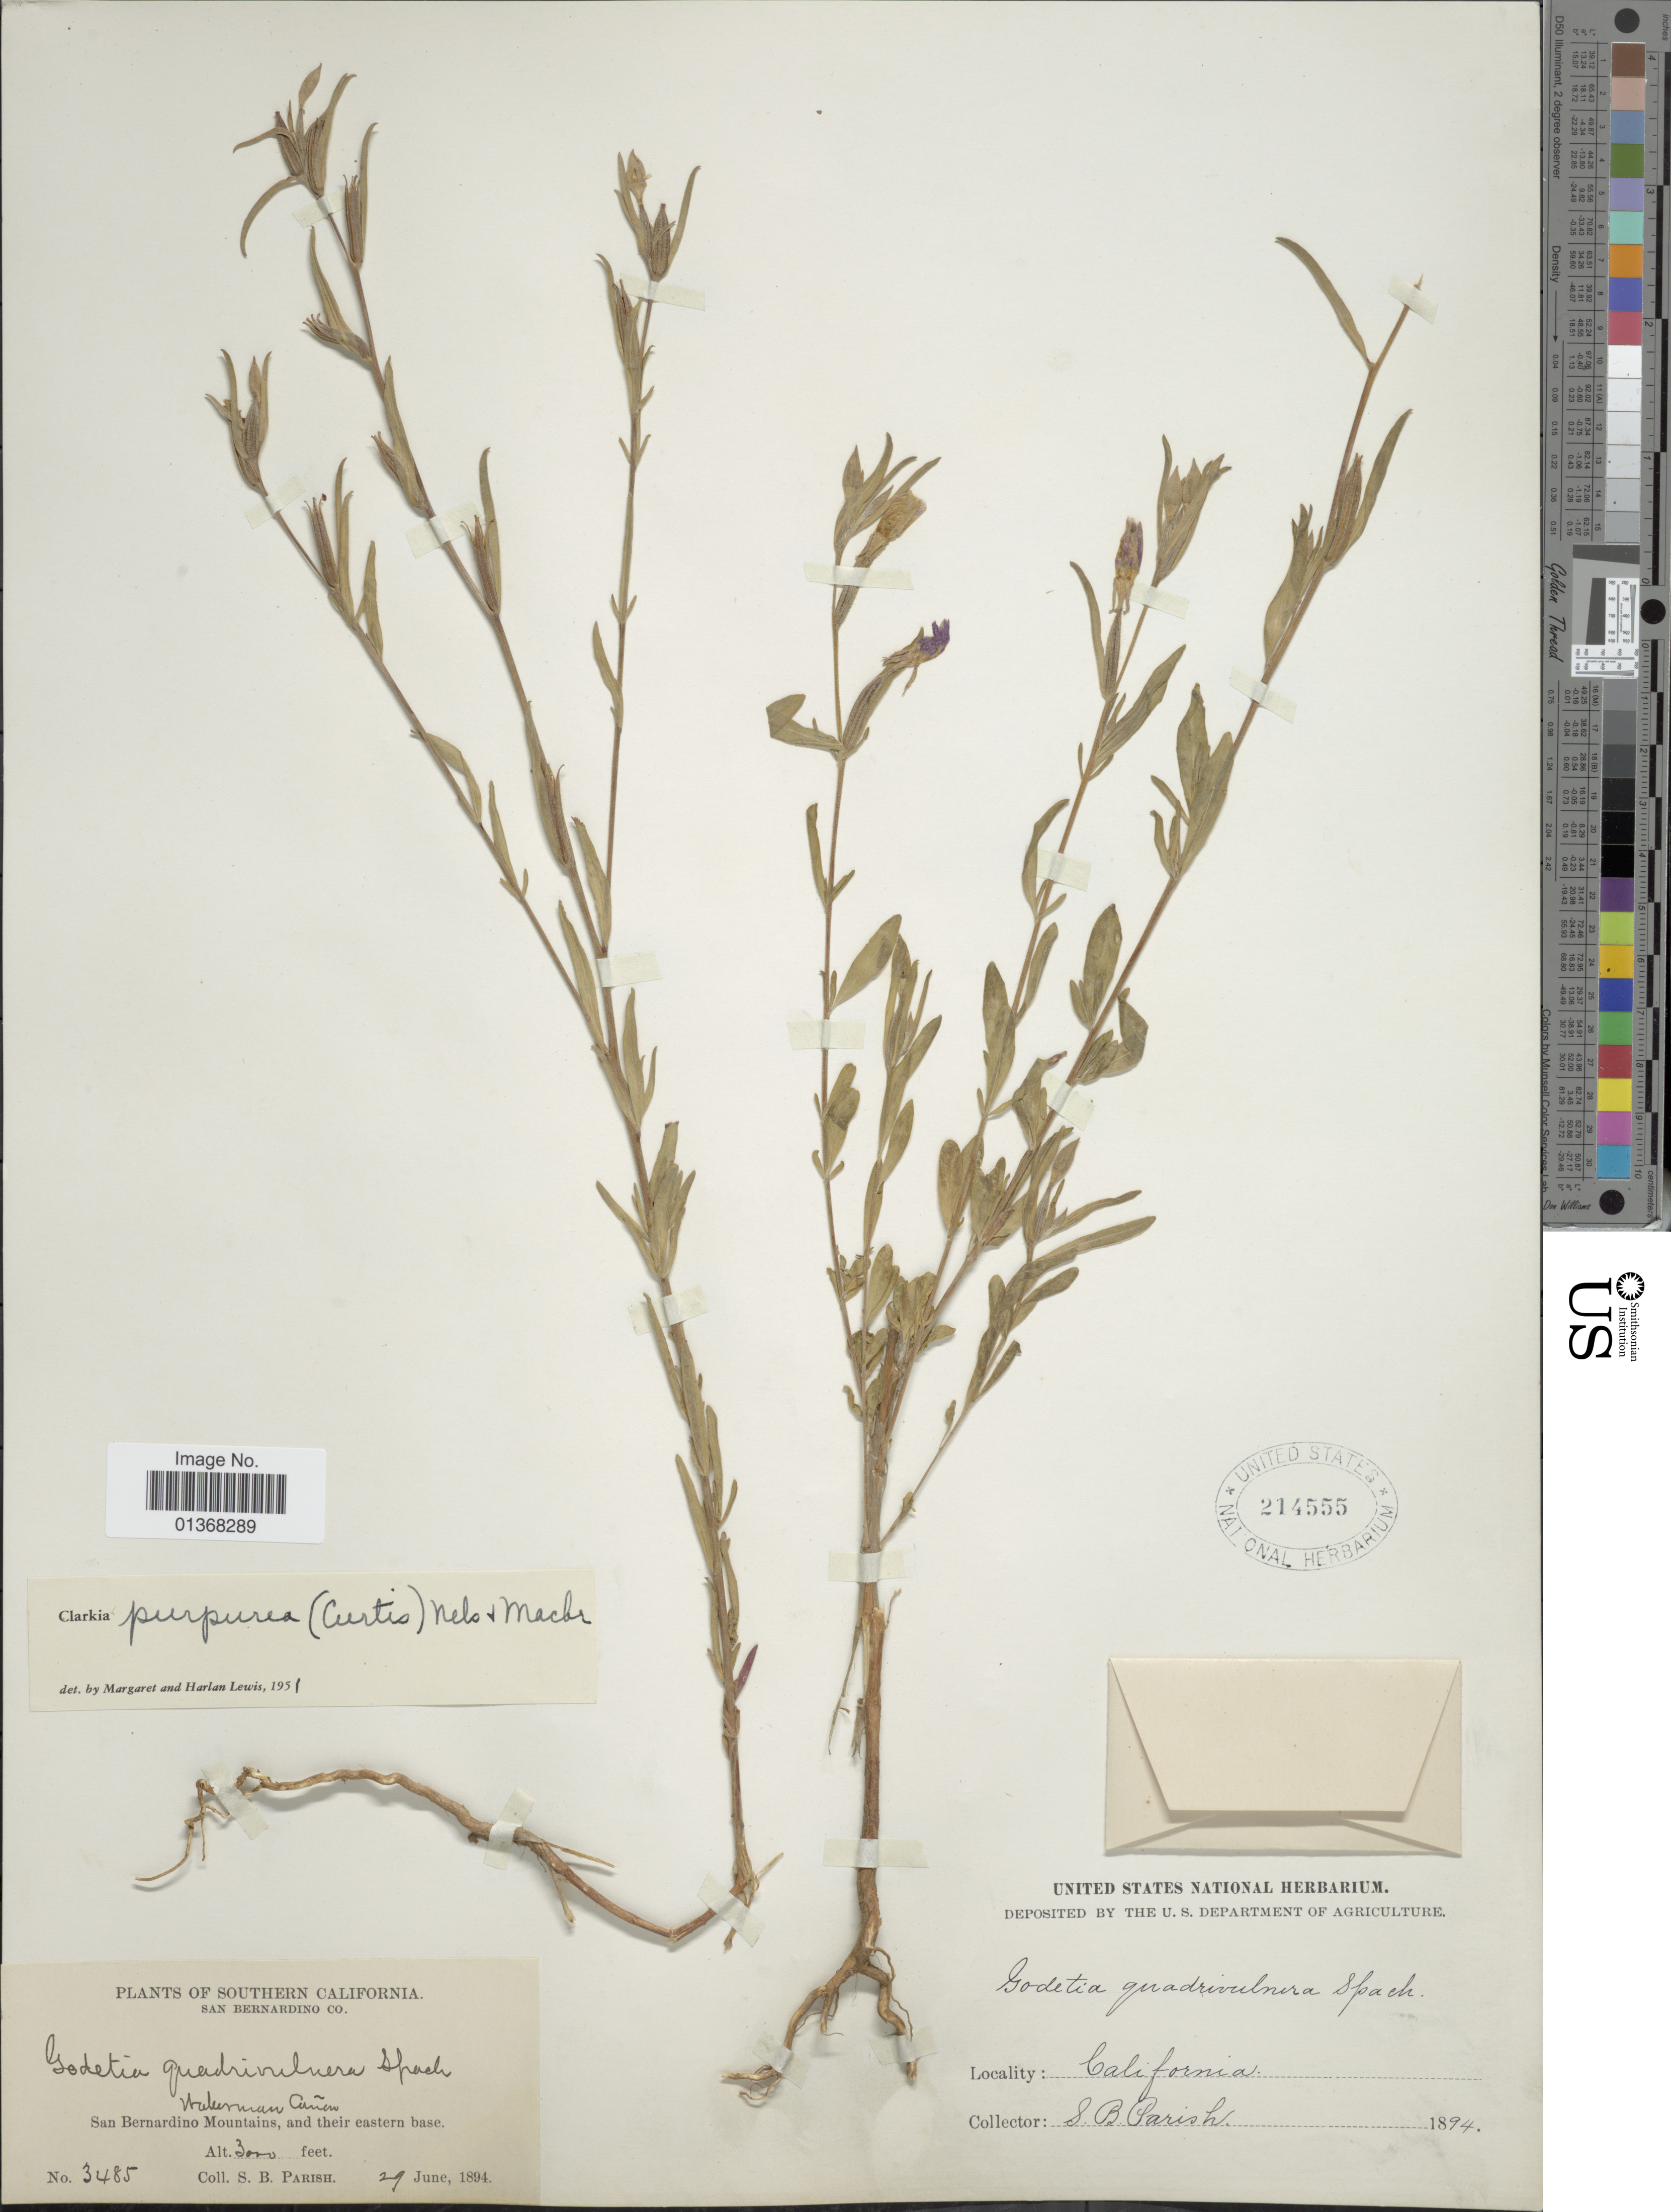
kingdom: Plantae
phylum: Tracheophyta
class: Magnoliopsida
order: Myrtales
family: Onagraceae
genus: Clarkia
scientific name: Clarkia purpurea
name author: (Curtis) A. Nelson & J.F. Macbr.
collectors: S. B. Parish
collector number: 3485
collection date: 1894-06-29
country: United States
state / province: California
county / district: San Bernardino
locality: Southern California. San Bernardino Mountains, and their eastern base. Waterman Cañon.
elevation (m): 914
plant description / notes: Removed "San Bernardino Co." from Precise Locality field and added to County field.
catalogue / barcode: US 214555